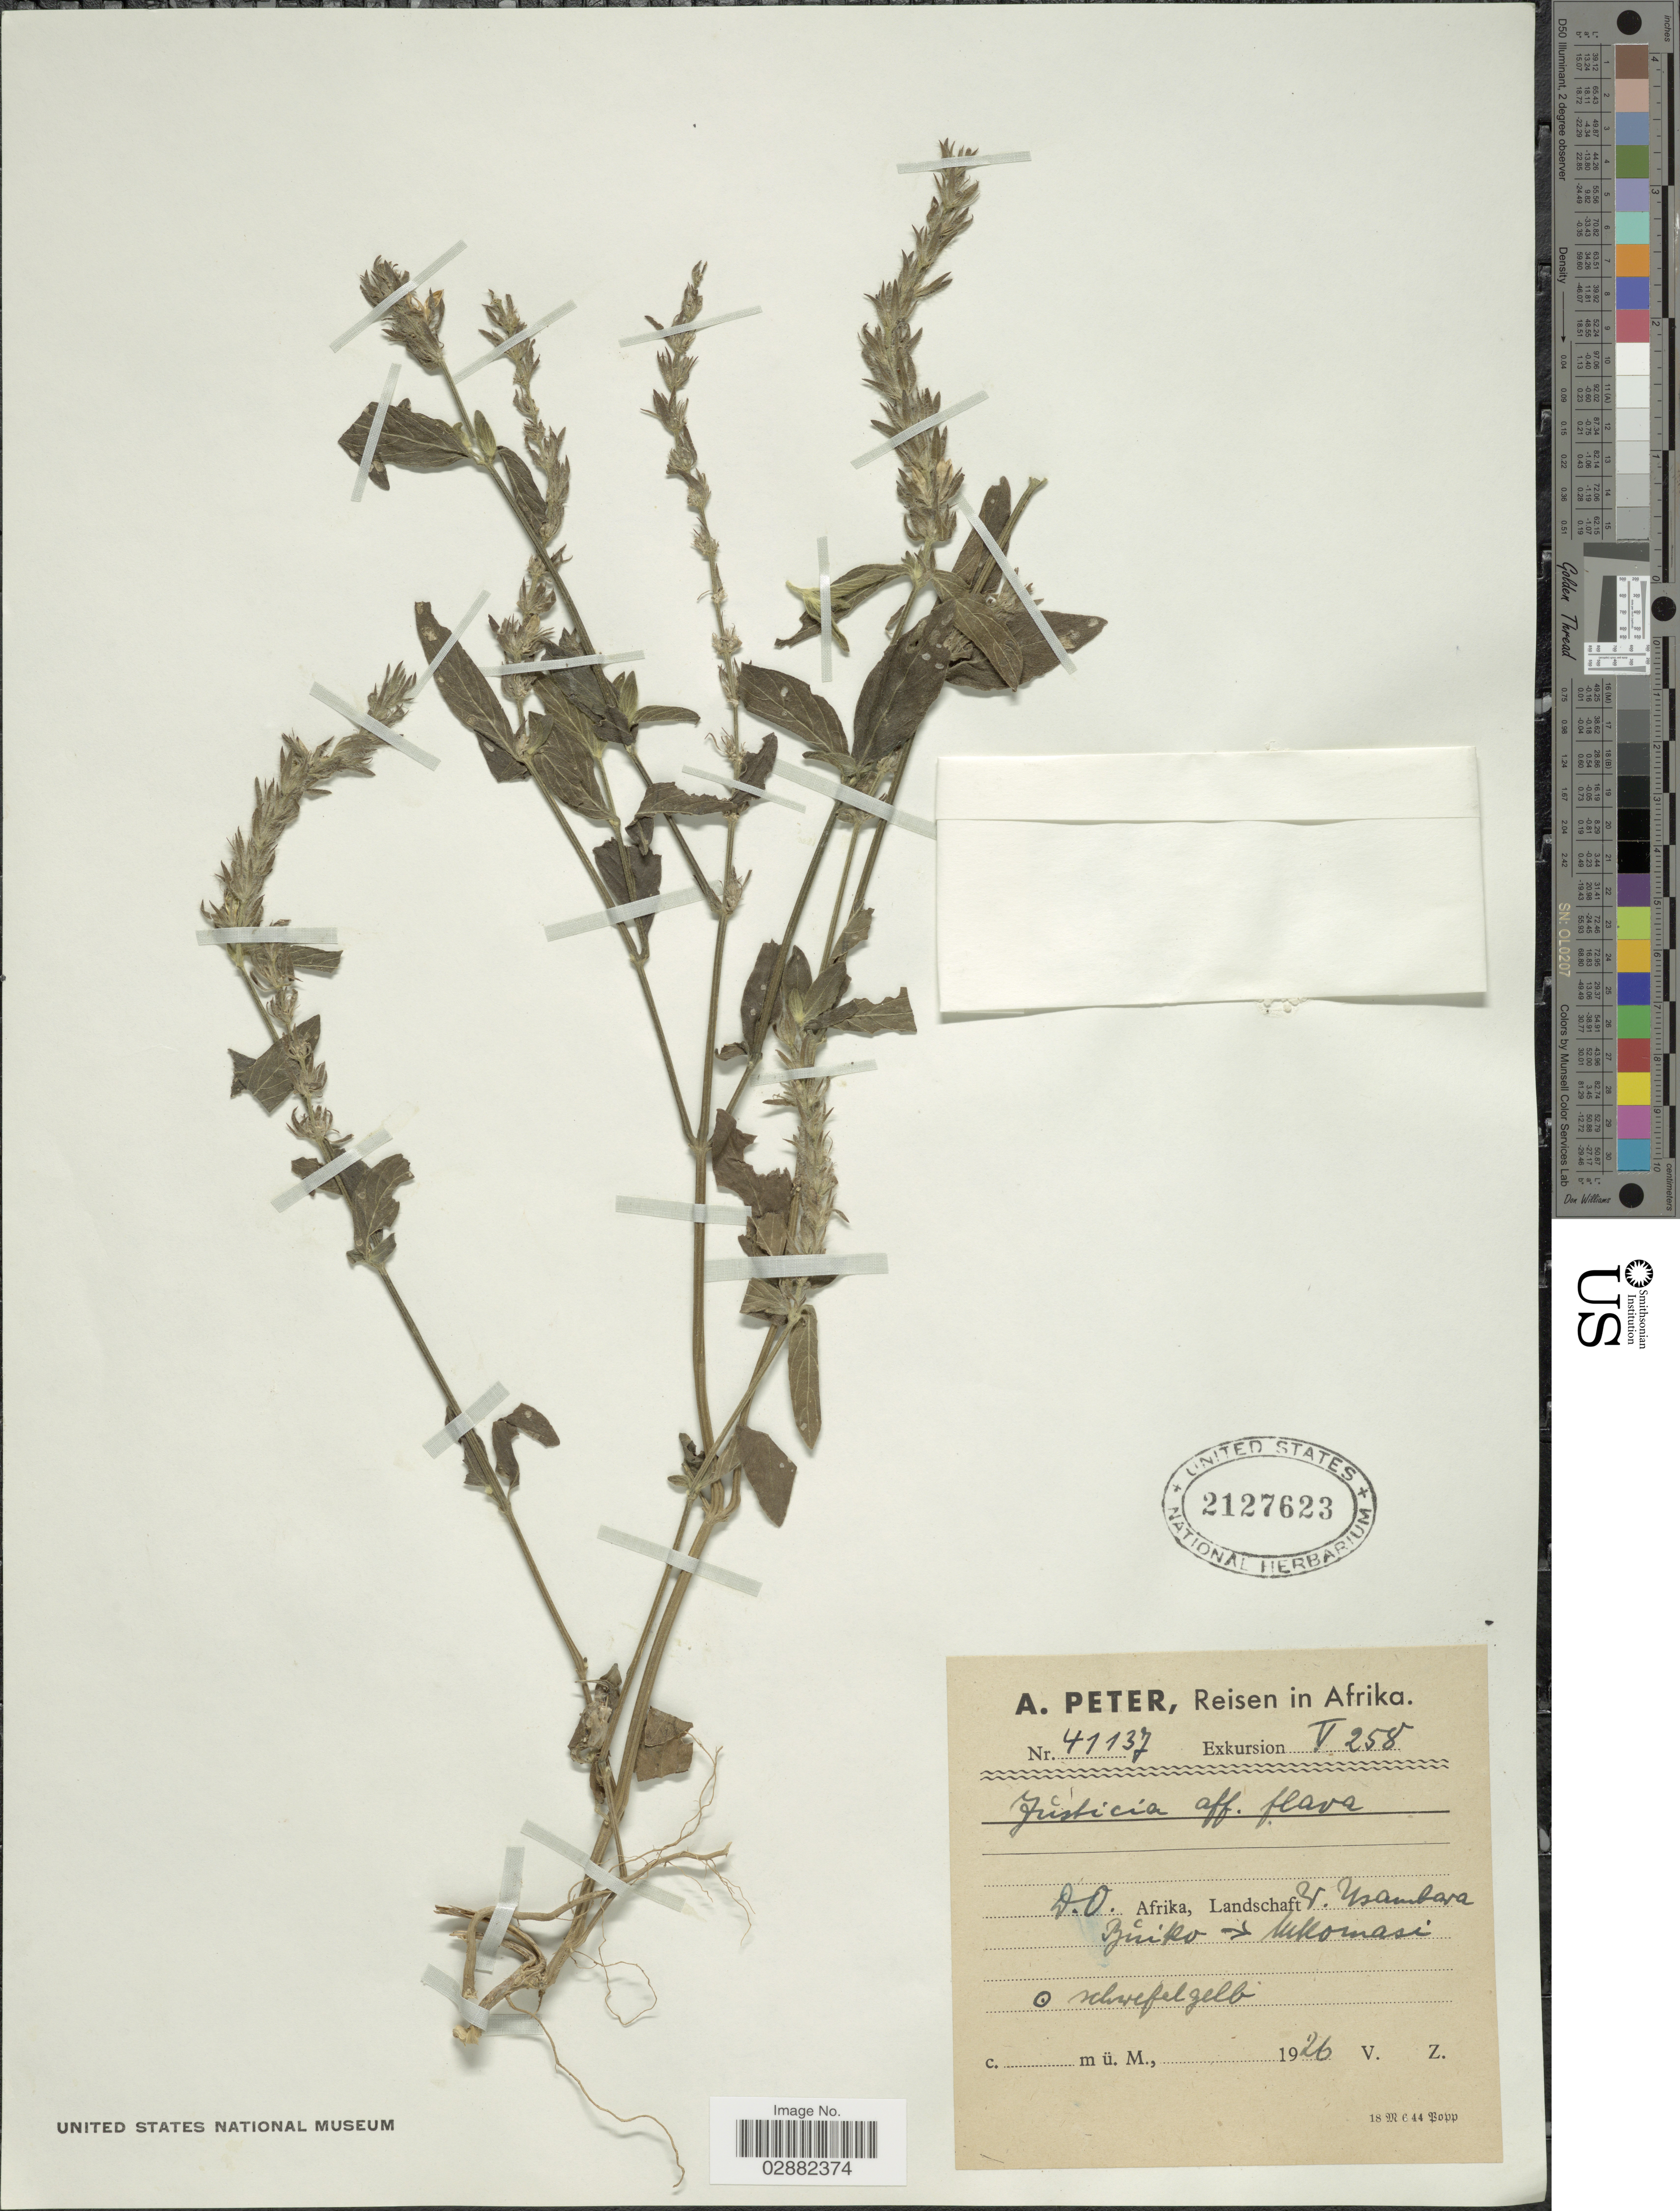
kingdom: Plantae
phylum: Tracheophyta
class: Magnoliopsida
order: Lamiales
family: Acanthaceae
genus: Justicia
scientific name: Justicia flava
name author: (Forssk.) Vahl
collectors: A. Peter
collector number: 41137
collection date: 1926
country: Tanzania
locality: Afrika, D.O. Afrika, Landschaft W. Usambara, Buiko - Mkomasi.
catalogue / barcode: US 2127623